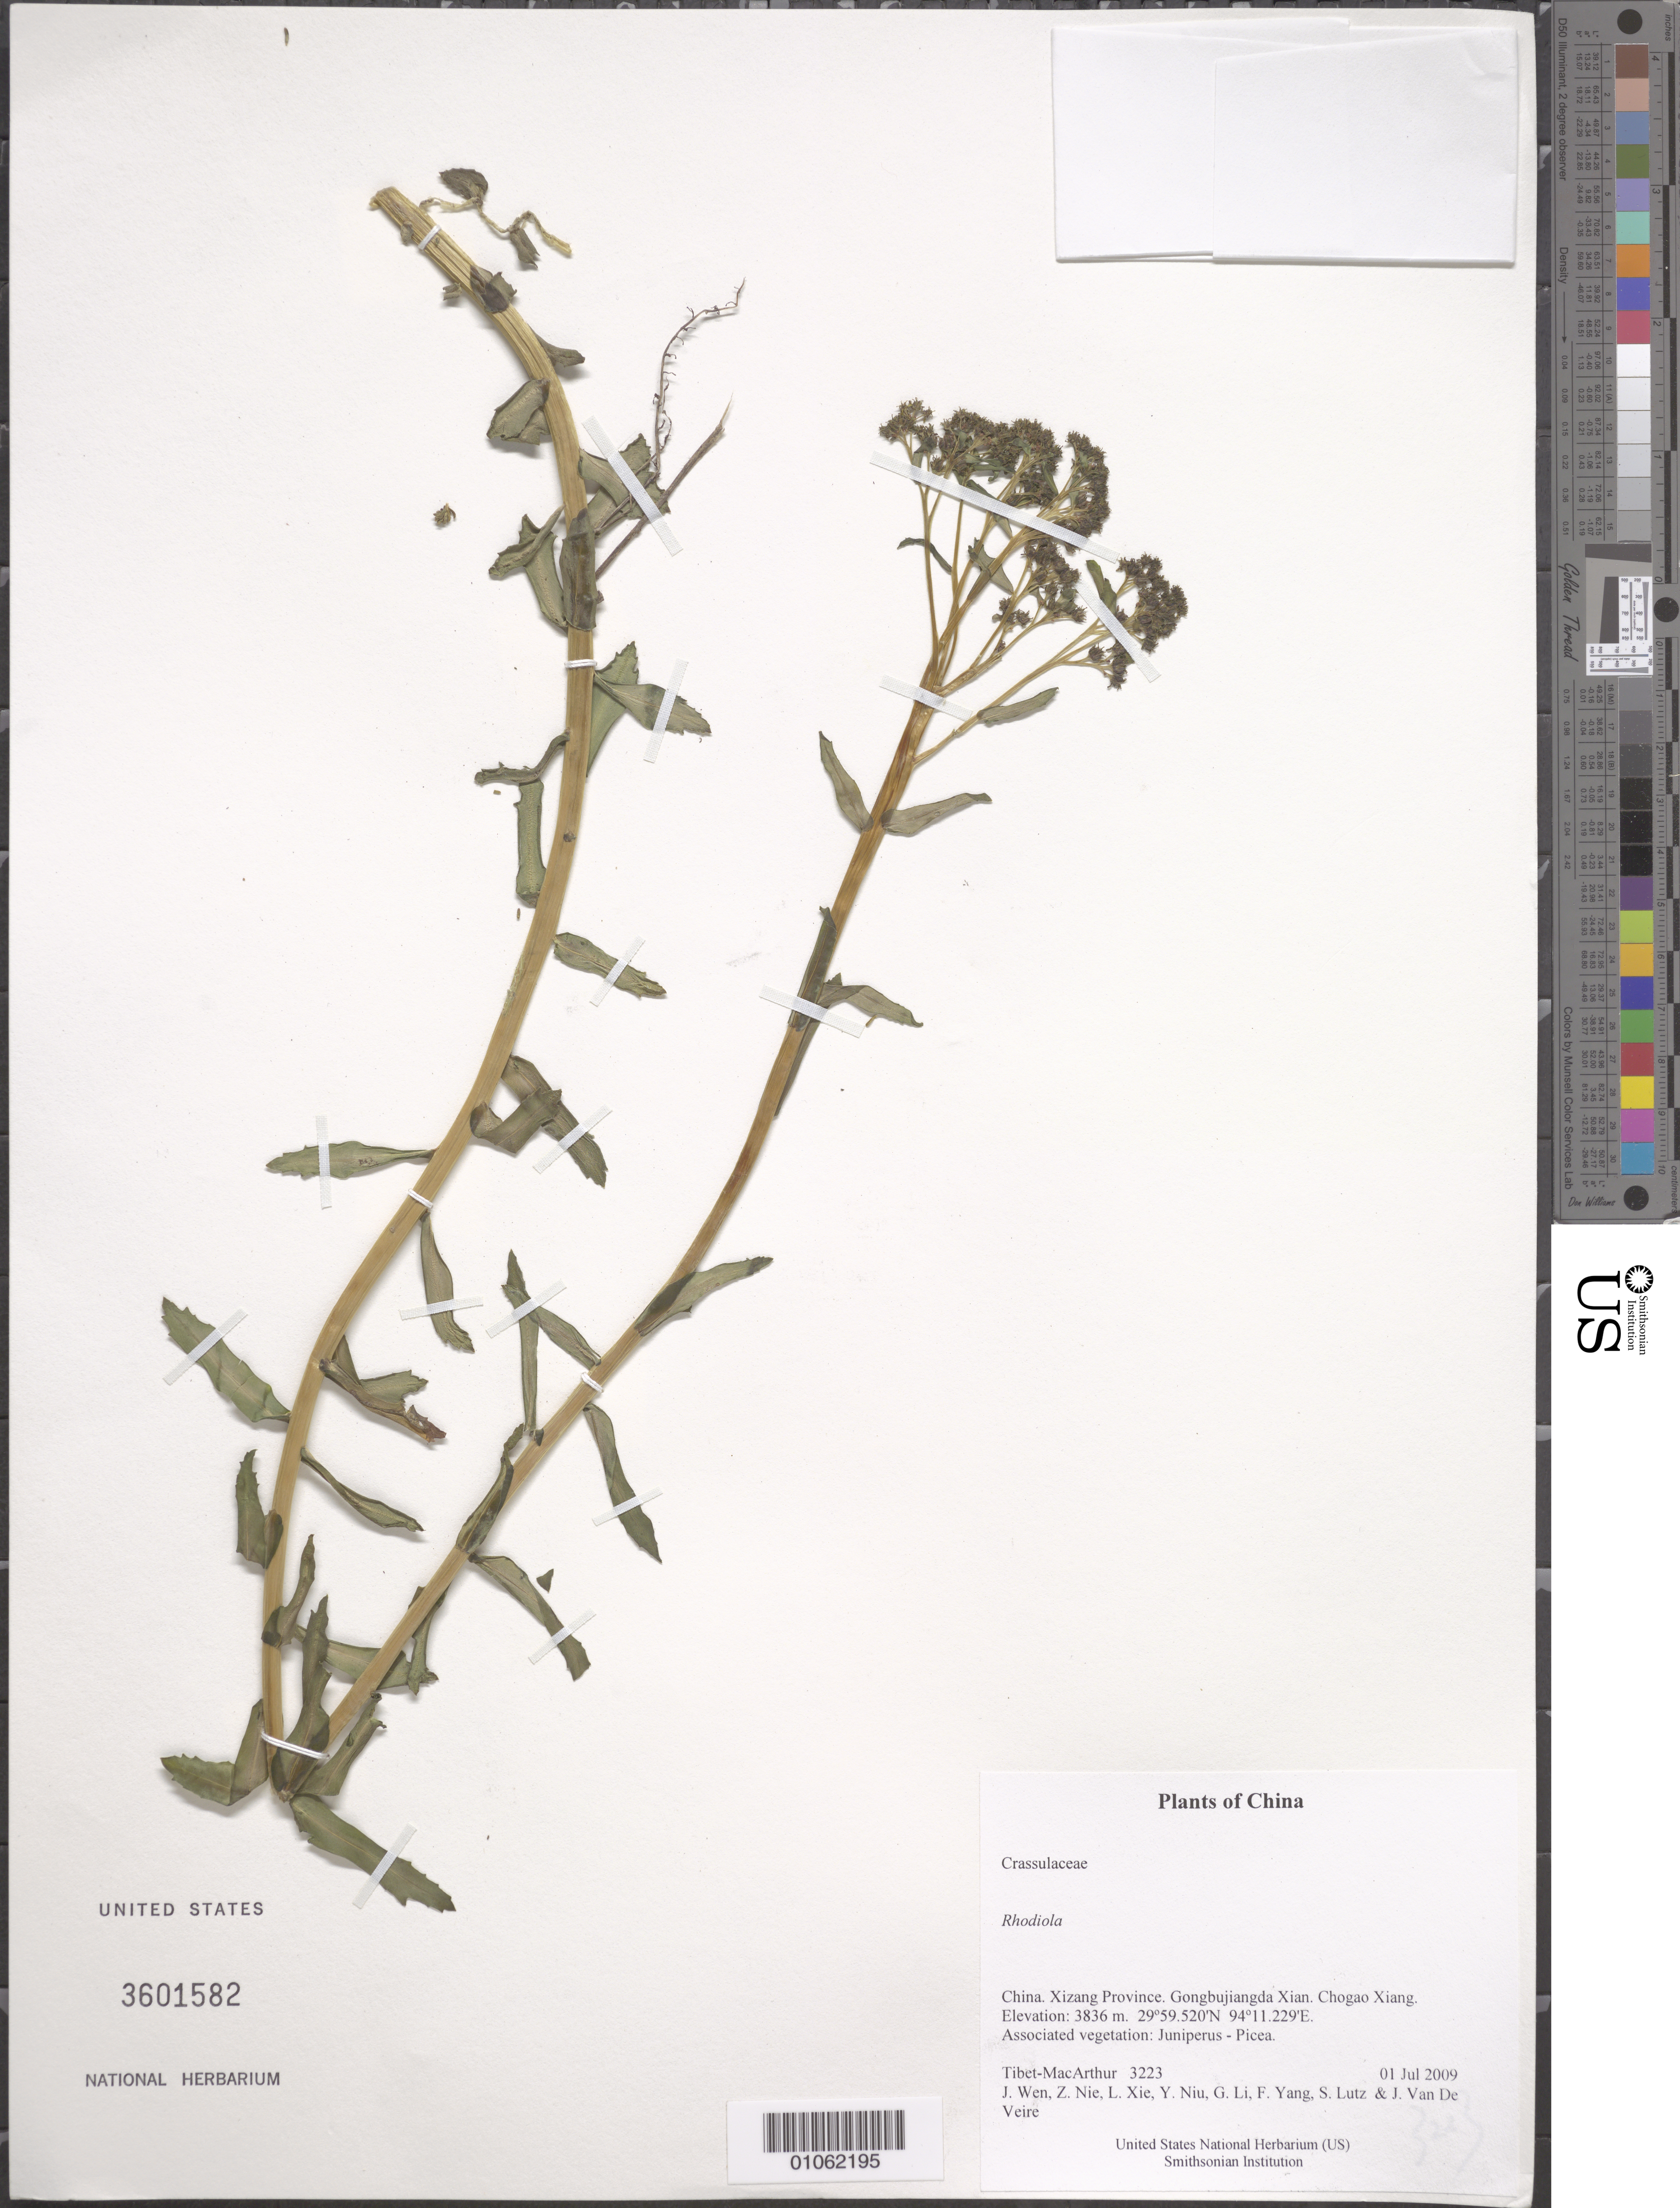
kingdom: Plantae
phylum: Tracheophyta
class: Magnoliopsida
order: Saxifragales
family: Crassulaceae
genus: Rhodiola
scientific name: Rhodiola sp.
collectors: Tibet-MacArthur, J. Wen, Z. Nie, L. Xie, Y. Niu, G. Li, F. Yang, S. Lutz & J. Van De Veire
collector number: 3223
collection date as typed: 01 Jul 2009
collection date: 2009-07-01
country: China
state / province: Xizang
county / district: Gongbujiangda Xian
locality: Chogao Xiang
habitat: Associated vegetation: Juniperus - Picea.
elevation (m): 3836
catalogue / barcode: US 3601582